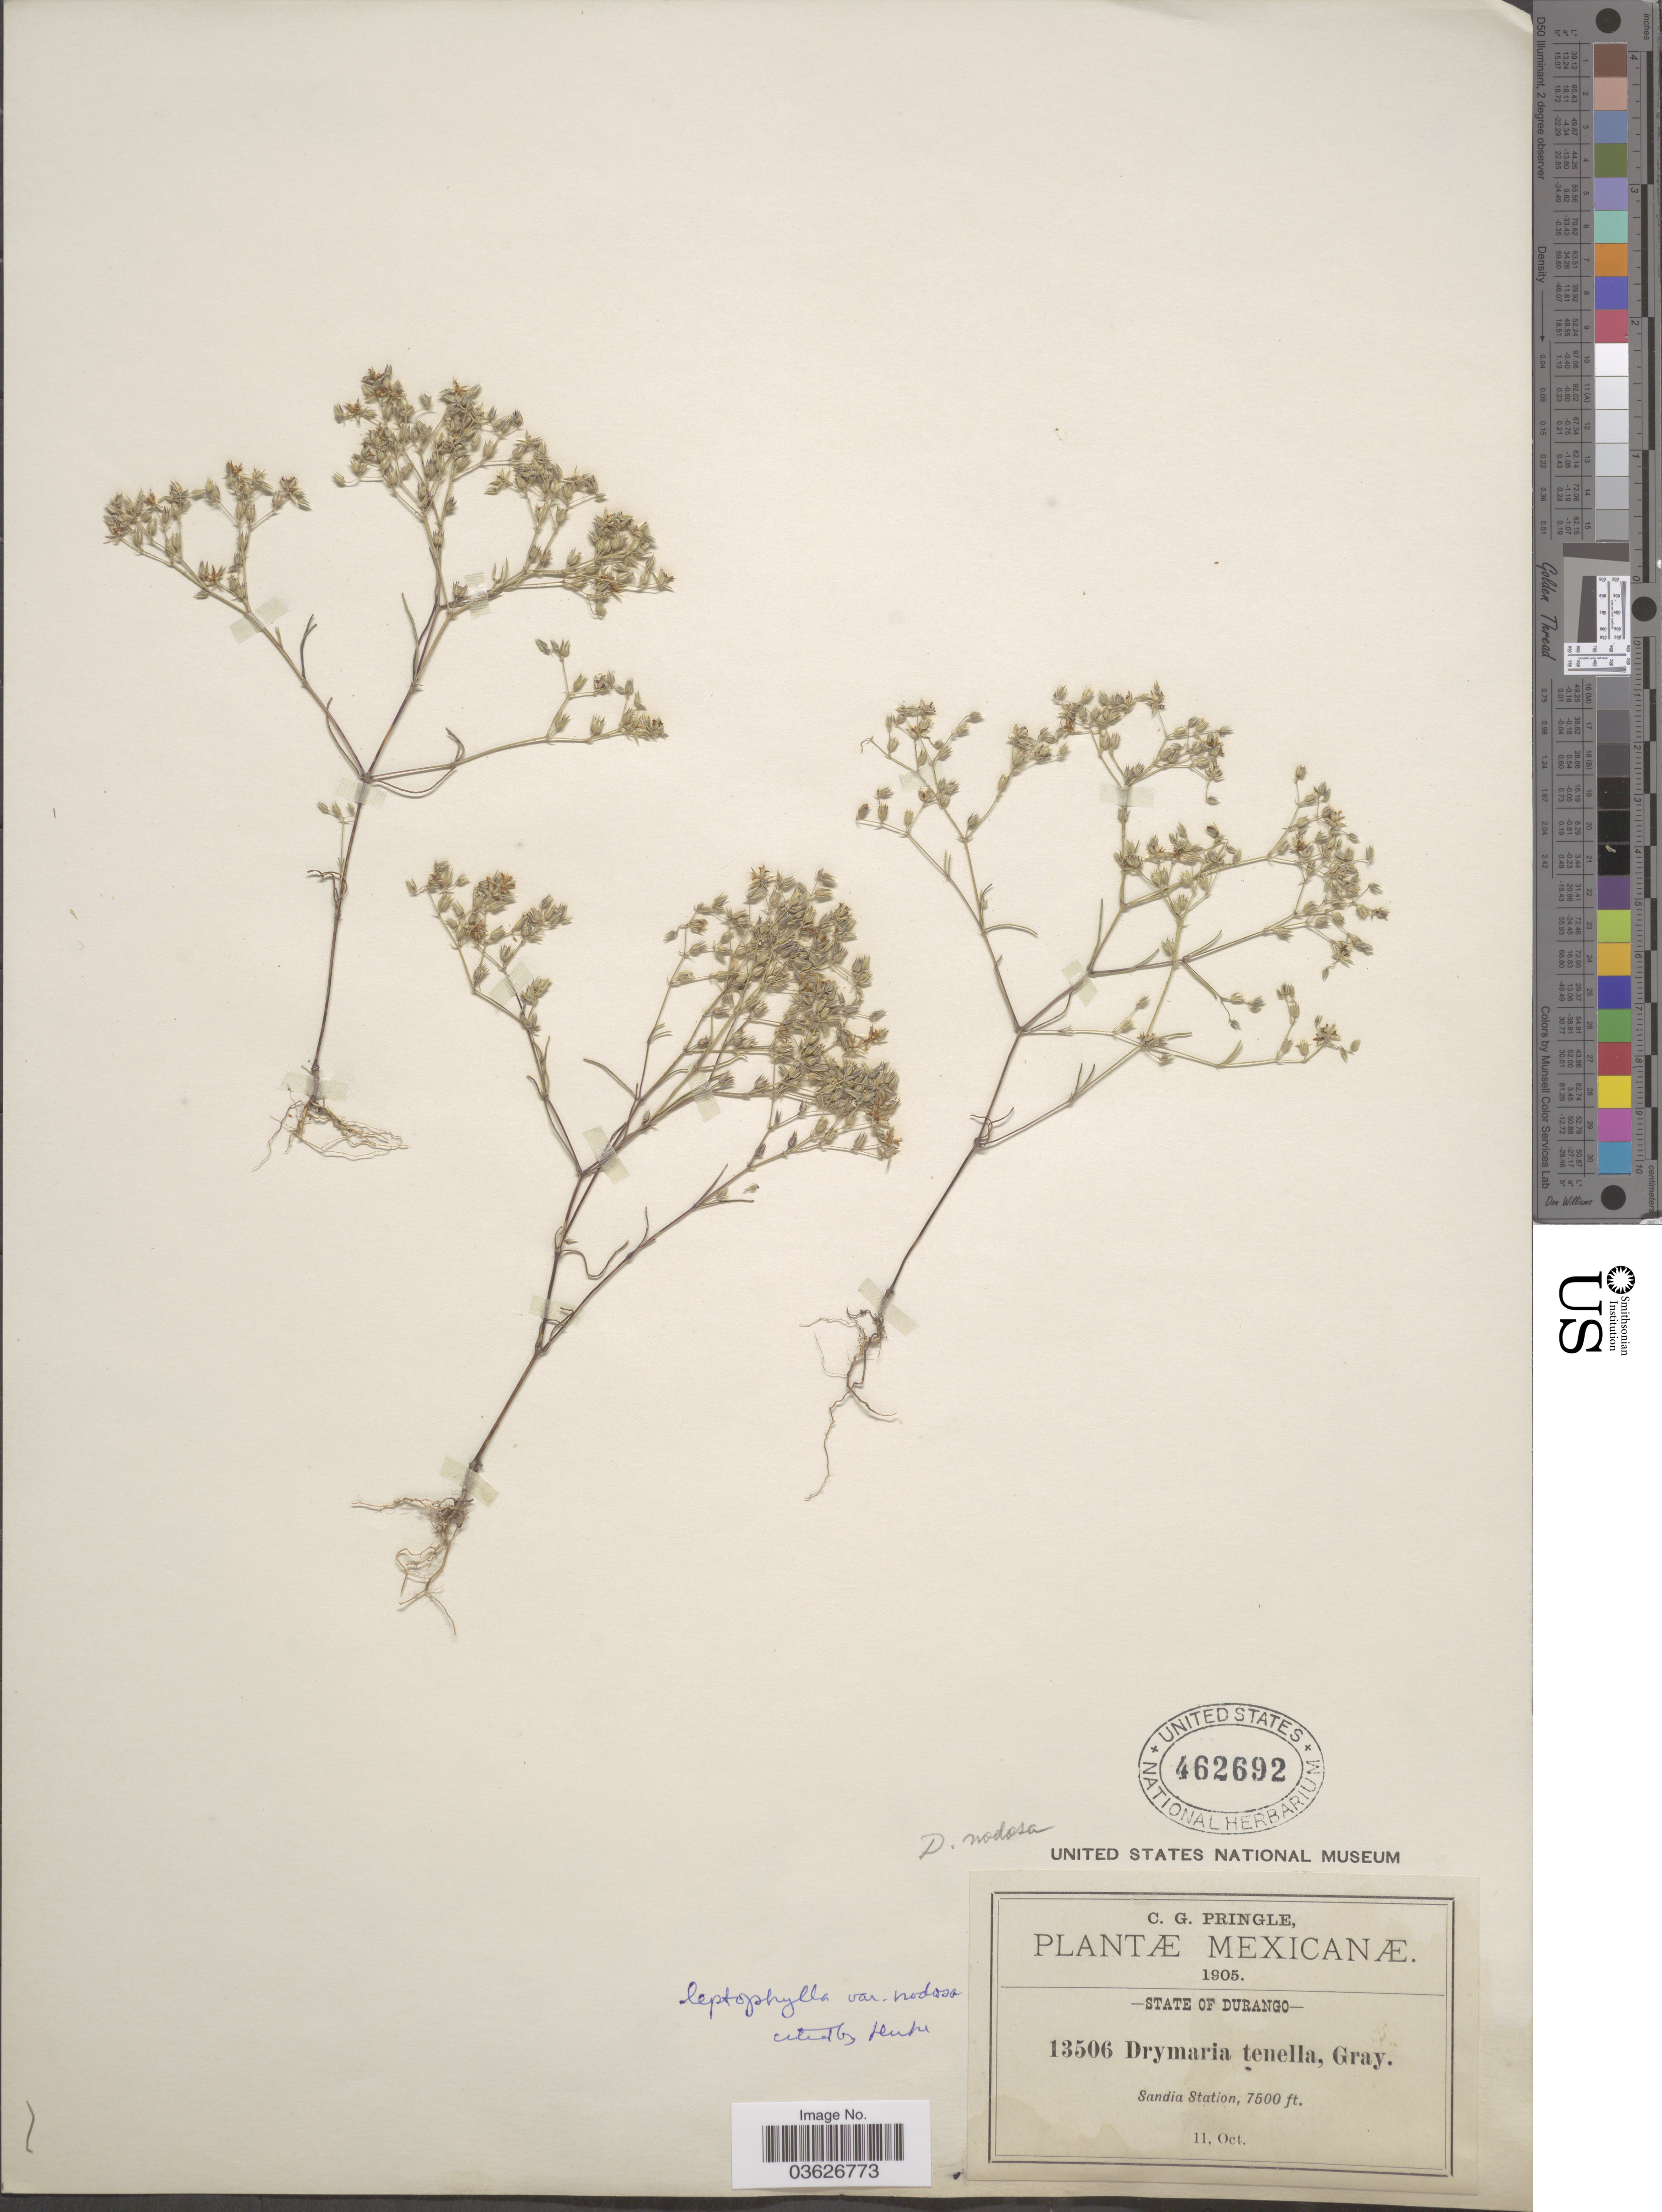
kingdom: Plantae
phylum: Tracheophyta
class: Magnoliopsida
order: Caryophyllales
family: Caryophyllaceae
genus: Drymaria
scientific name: Drymaria leptophylla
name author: (Cham.) Fenzl ex Rohrb.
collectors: C. G. Pringle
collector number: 13506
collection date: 1905-10-11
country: Mexico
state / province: Durango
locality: Sandia Station.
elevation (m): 2286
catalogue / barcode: US 462692